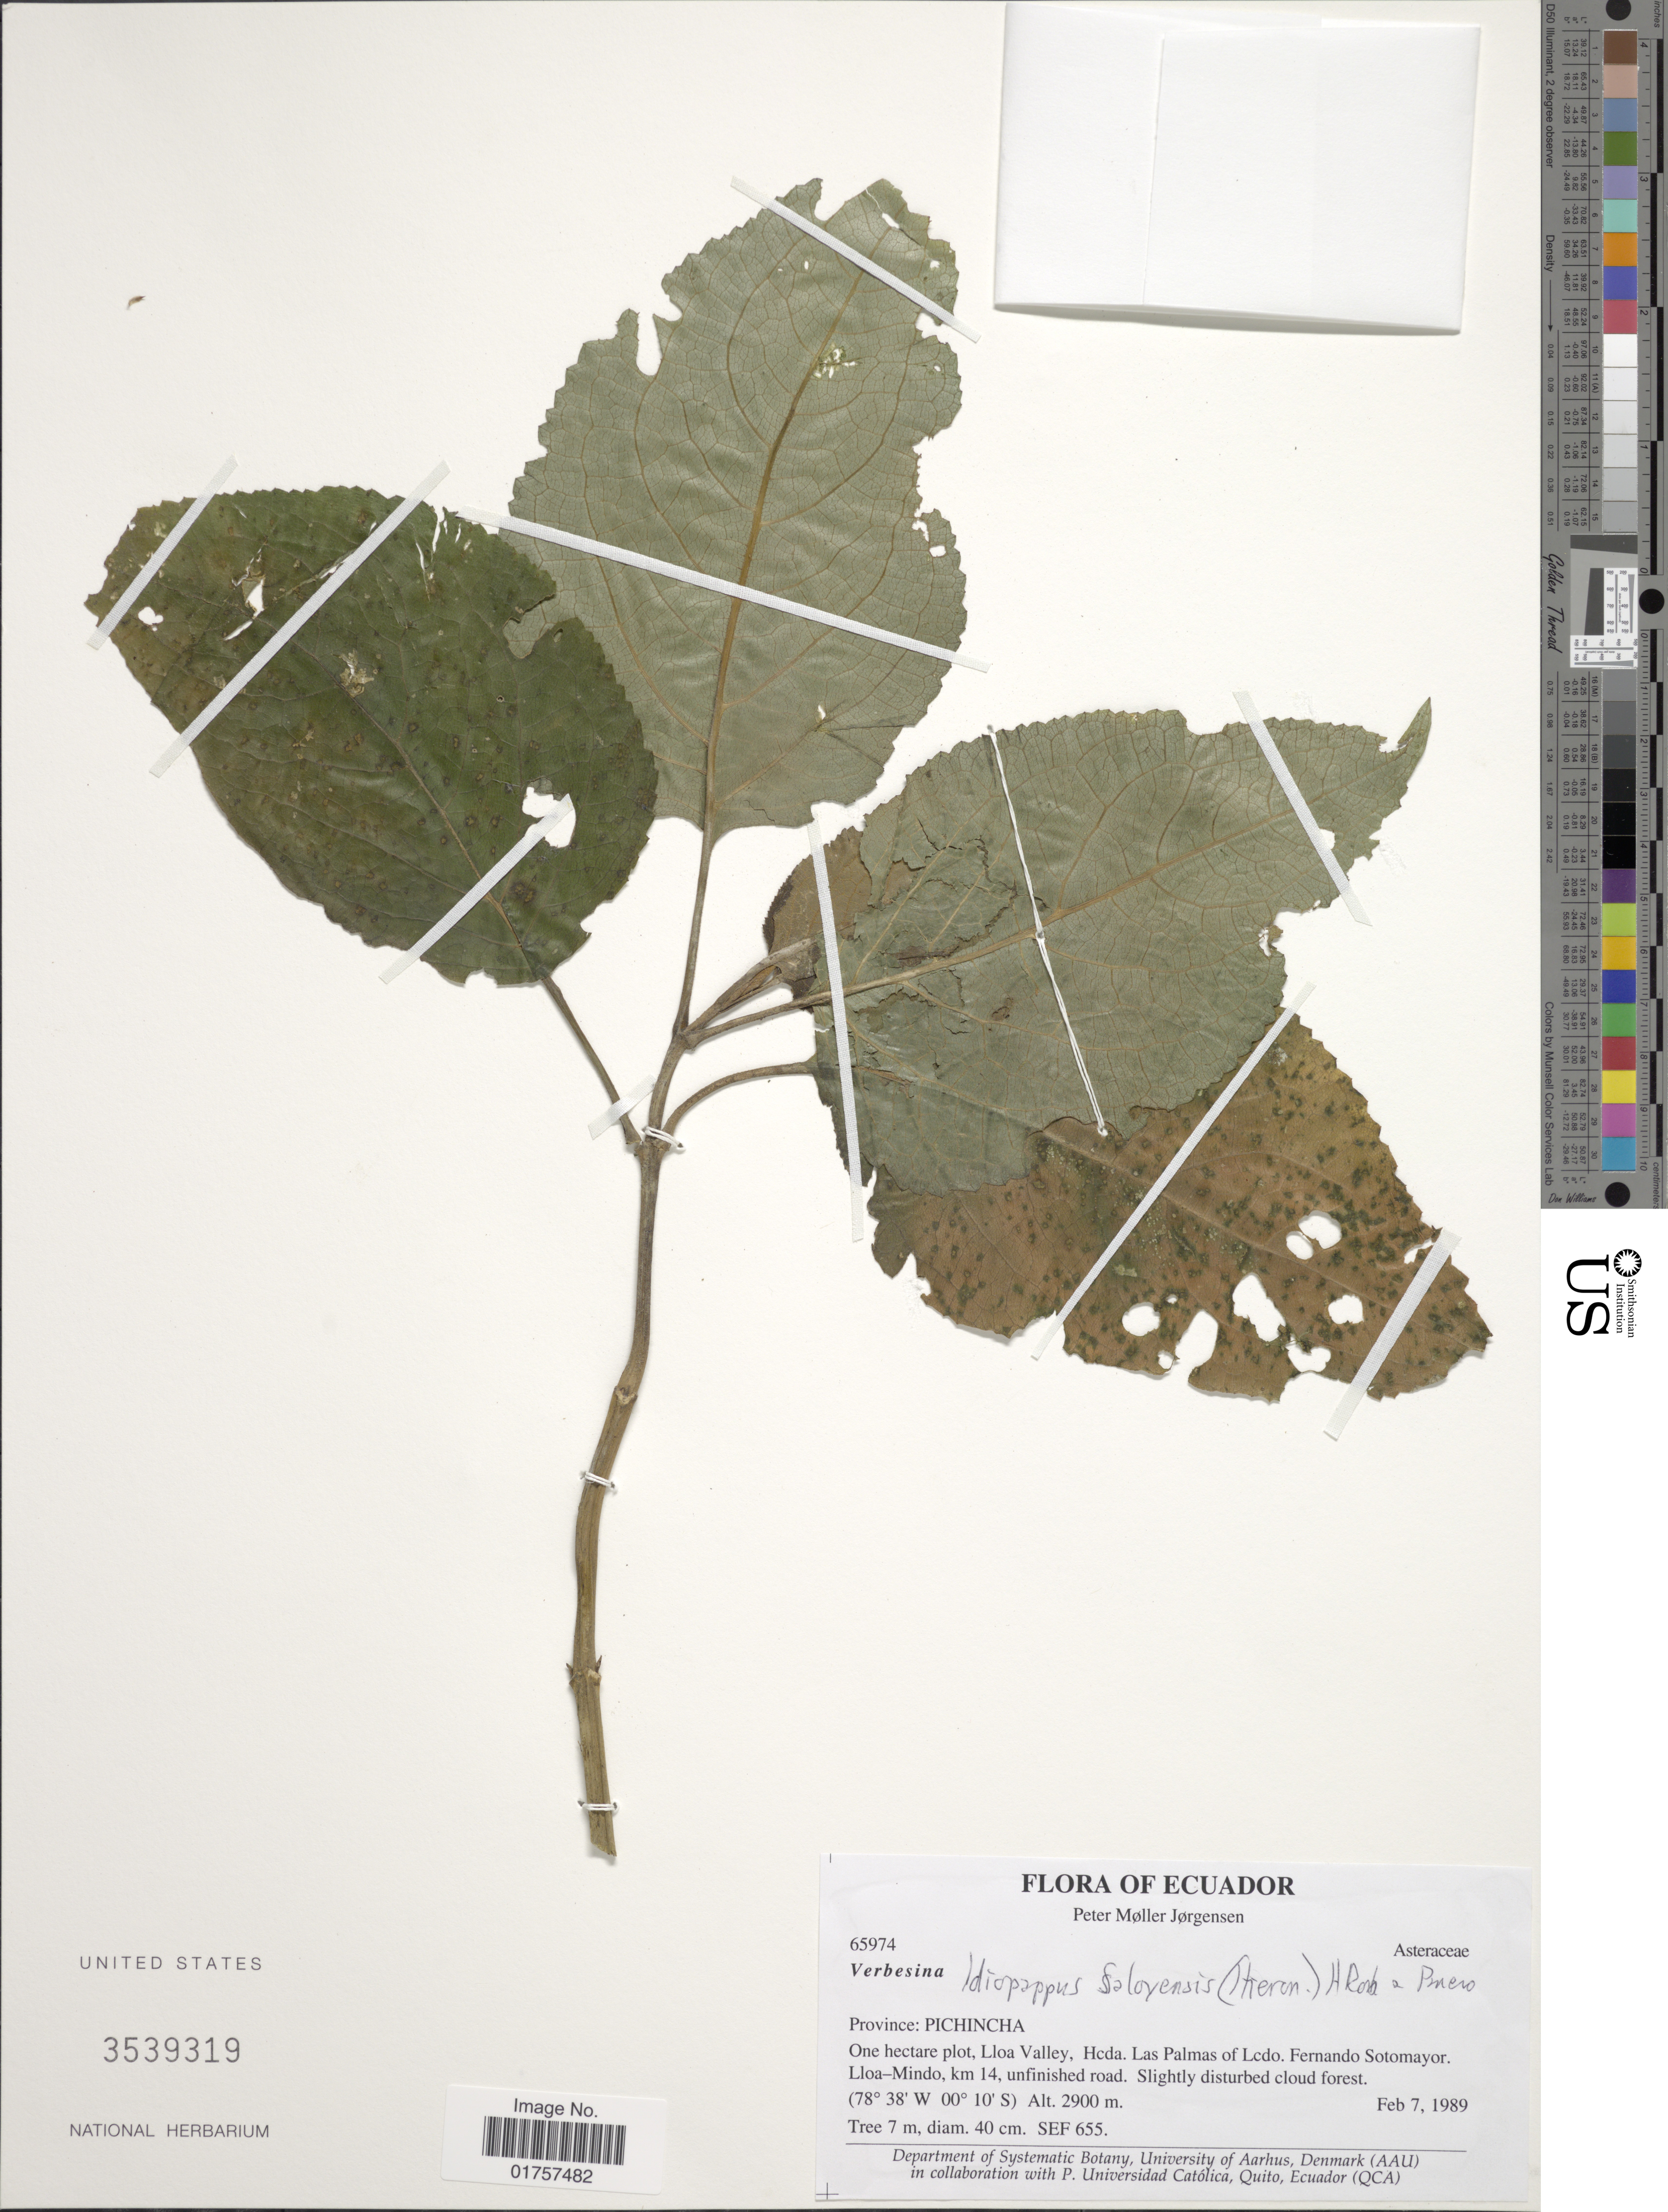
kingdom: Plantae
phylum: Tracheophyta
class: Magnoliopsida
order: Asterales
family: Asteraceae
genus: Idiopappus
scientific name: Idiopappus saloyensis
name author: (Domke) H. Rob. & Panero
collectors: P. M. Jørgensen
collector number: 65974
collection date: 1989-02-07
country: Ecuador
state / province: Pichincha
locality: One hectare plot, Lloa Valley, Hcda. Las Palmas of Lcdo. Fernando Sotomayor. Lloa-Mindo, km 14, unfinished road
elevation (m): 2900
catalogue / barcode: US 3539319